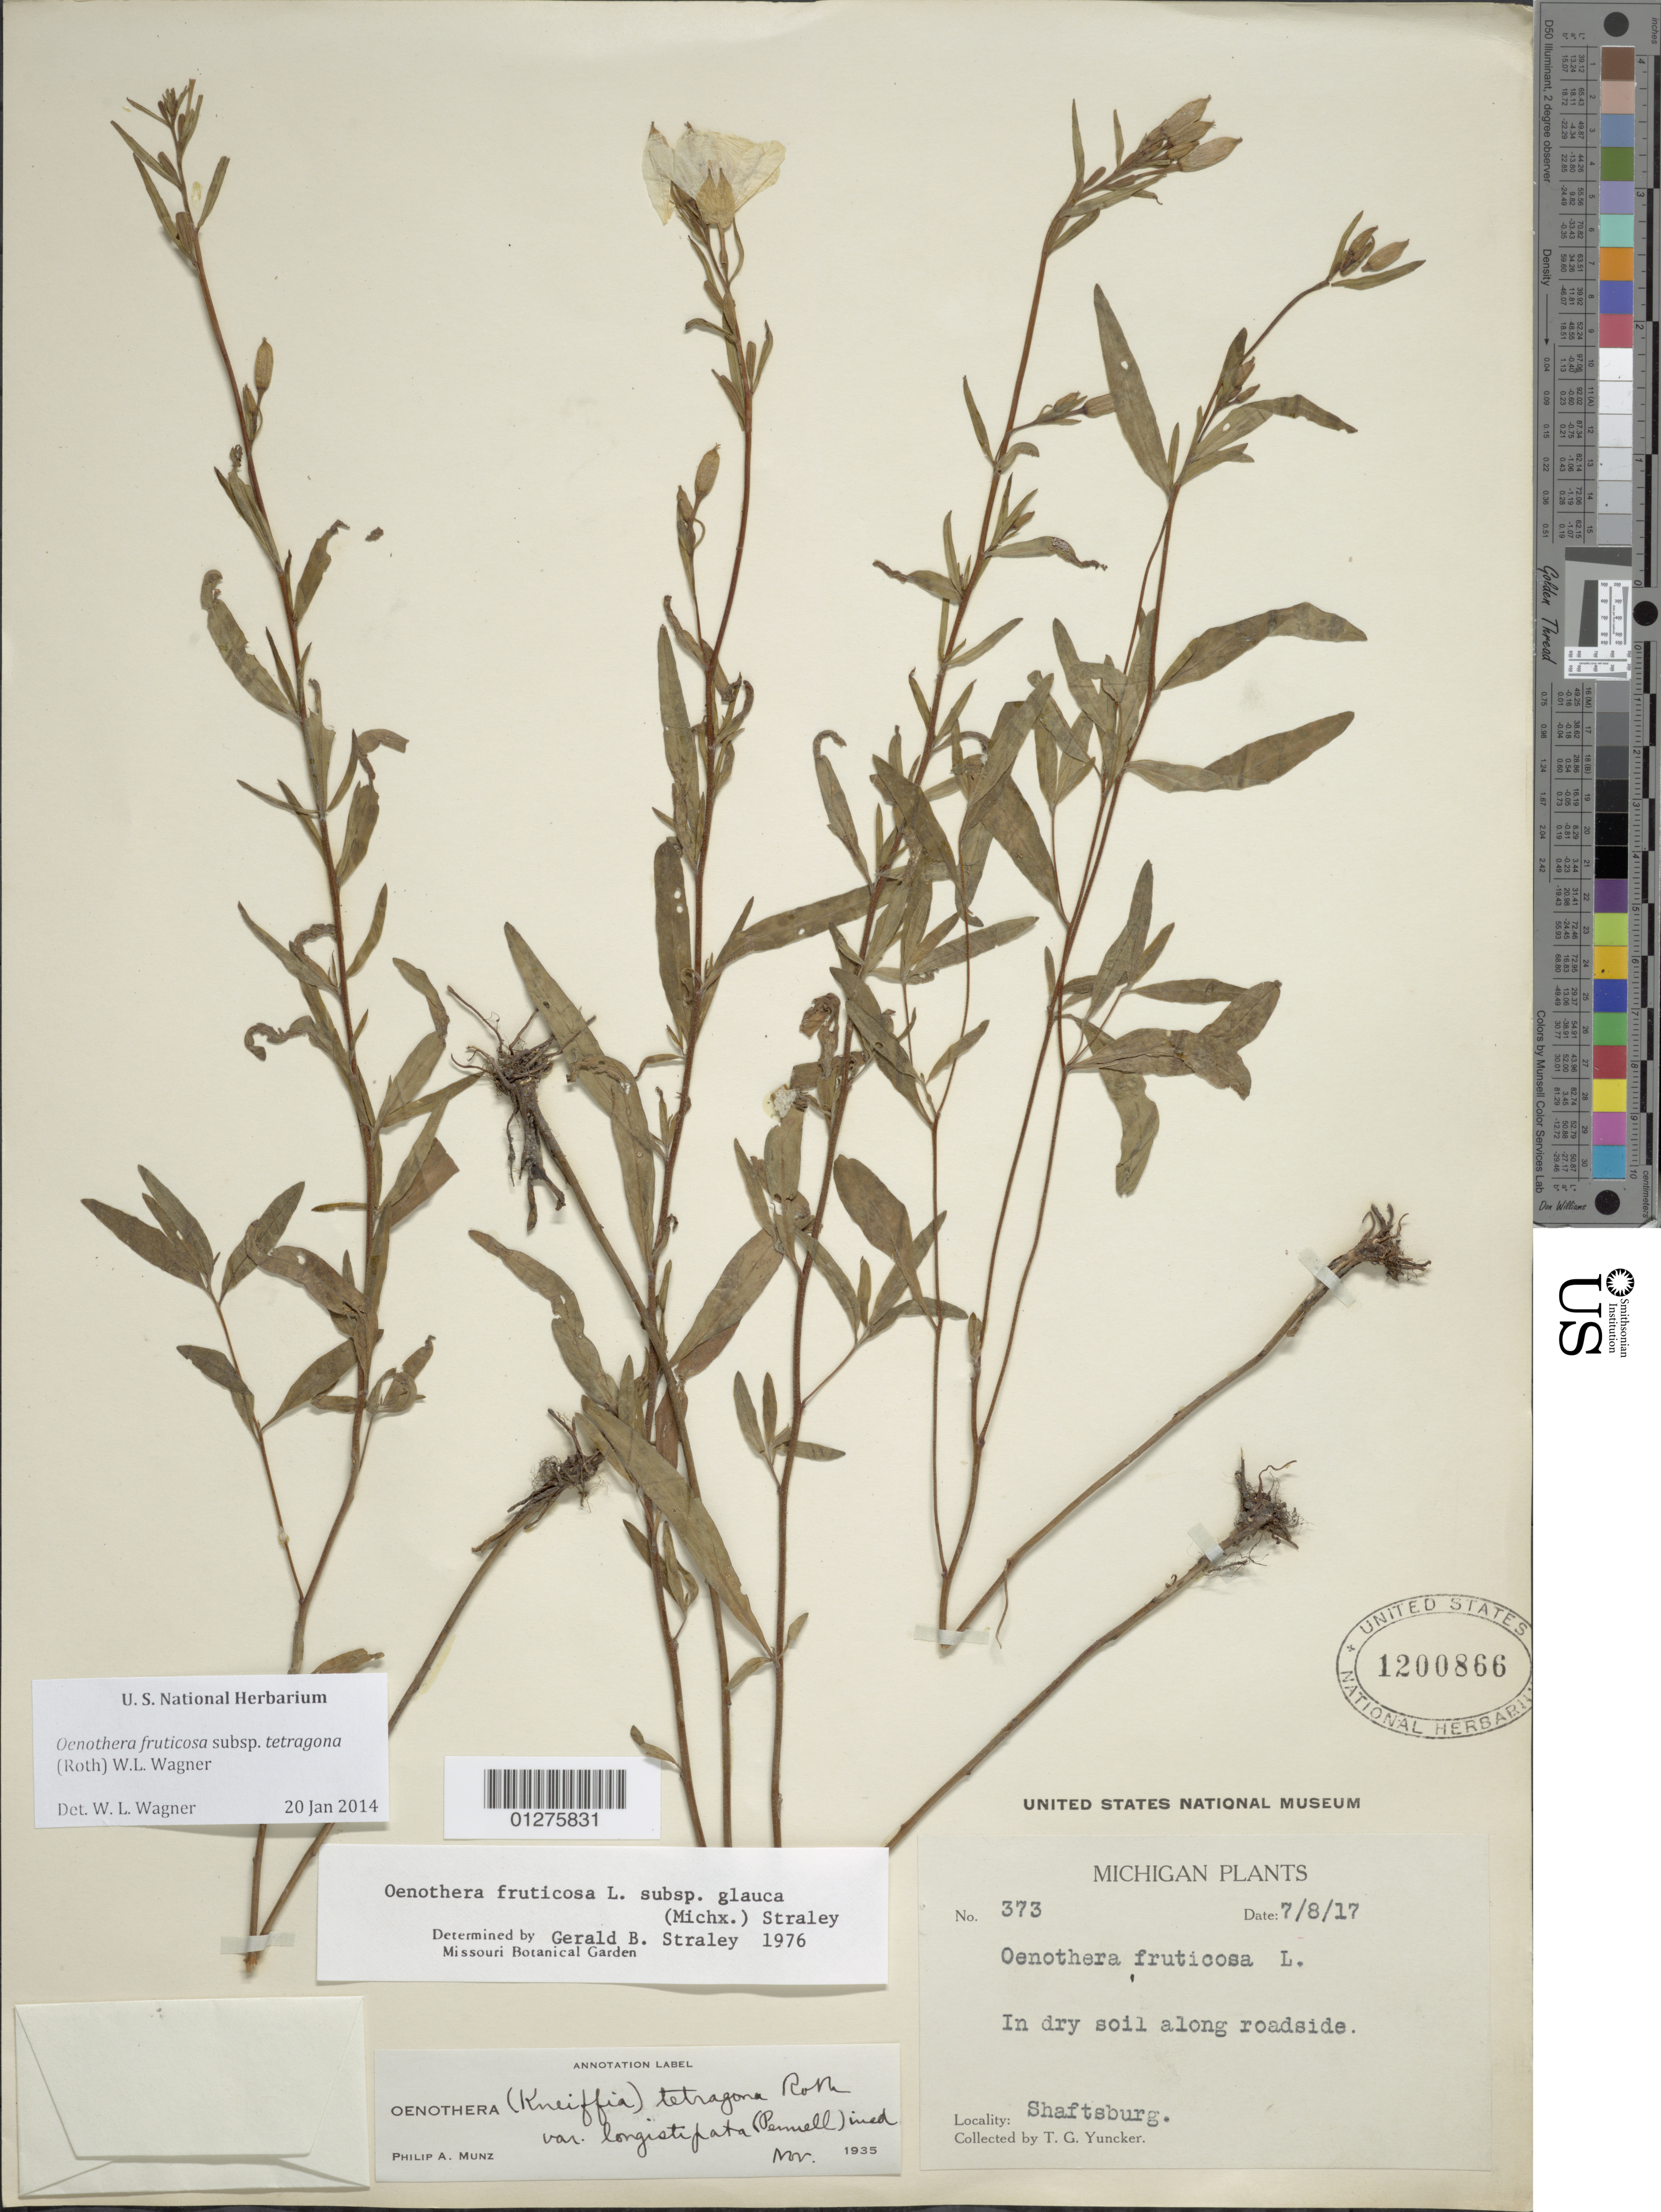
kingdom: Plantae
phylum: Tracheophyta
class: Magnoliopsida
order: Myrtales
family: Onagraceae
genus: Oenothera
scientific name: Oenothera fruticosa subsp. tetragona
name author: (Roth) W.L. Wagner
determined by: Wagner, W. L., (BOT), Smithsonian Institution - National Museum of Natural History (UNITED STATES)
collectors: T. G. Yuncker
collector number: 373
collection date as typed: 7/8/17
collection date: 1917-07-08/1917-08-07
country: United States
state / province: Michigan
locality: Shaftsburg.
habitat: In dry soil along roadside.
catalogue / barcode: US 1200866